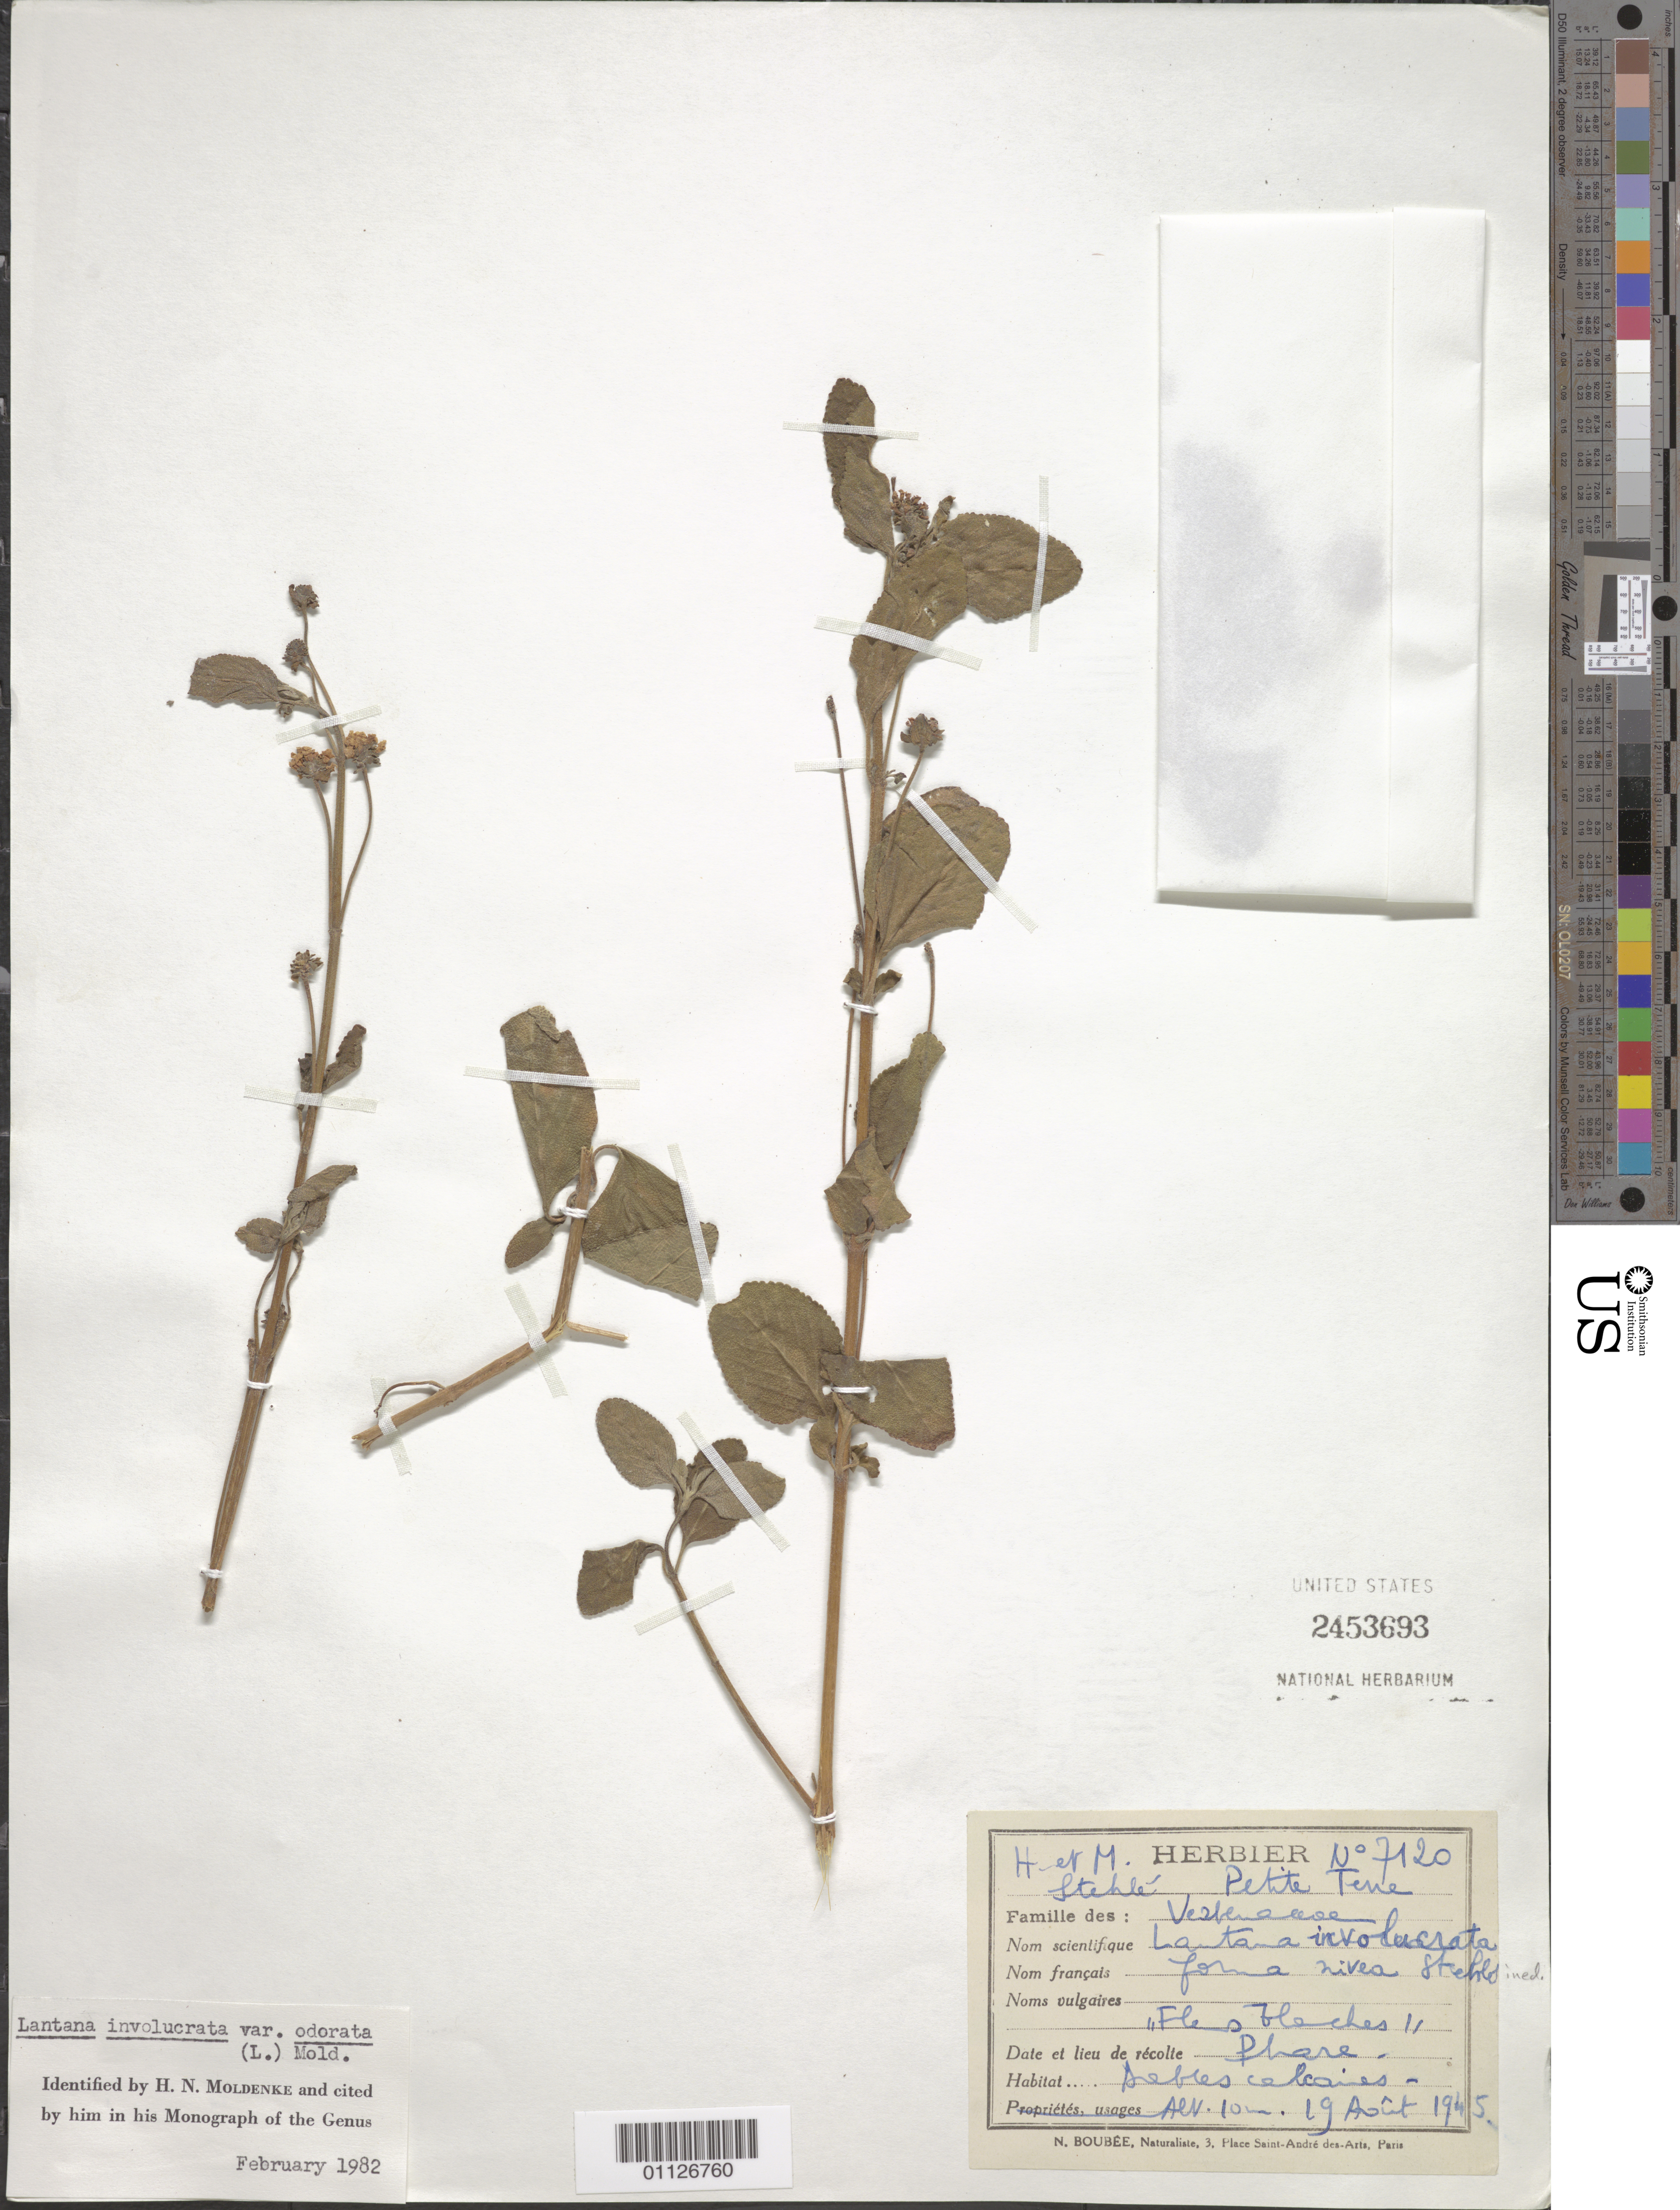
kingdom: Plantae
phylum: Tracheophyta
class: Magnoliopsida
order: Lamiales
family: Verbenaceae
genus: Lantana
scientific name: Lantana involucrata var. odorata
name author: (L.) Moldenke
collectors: H. Stehlé & M. Stehlé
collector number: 7120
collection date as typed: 19 Aug 1945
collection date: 1945-08-19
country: Guadeloupe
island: Petite Terre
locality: Phare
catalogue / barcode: US 2453693